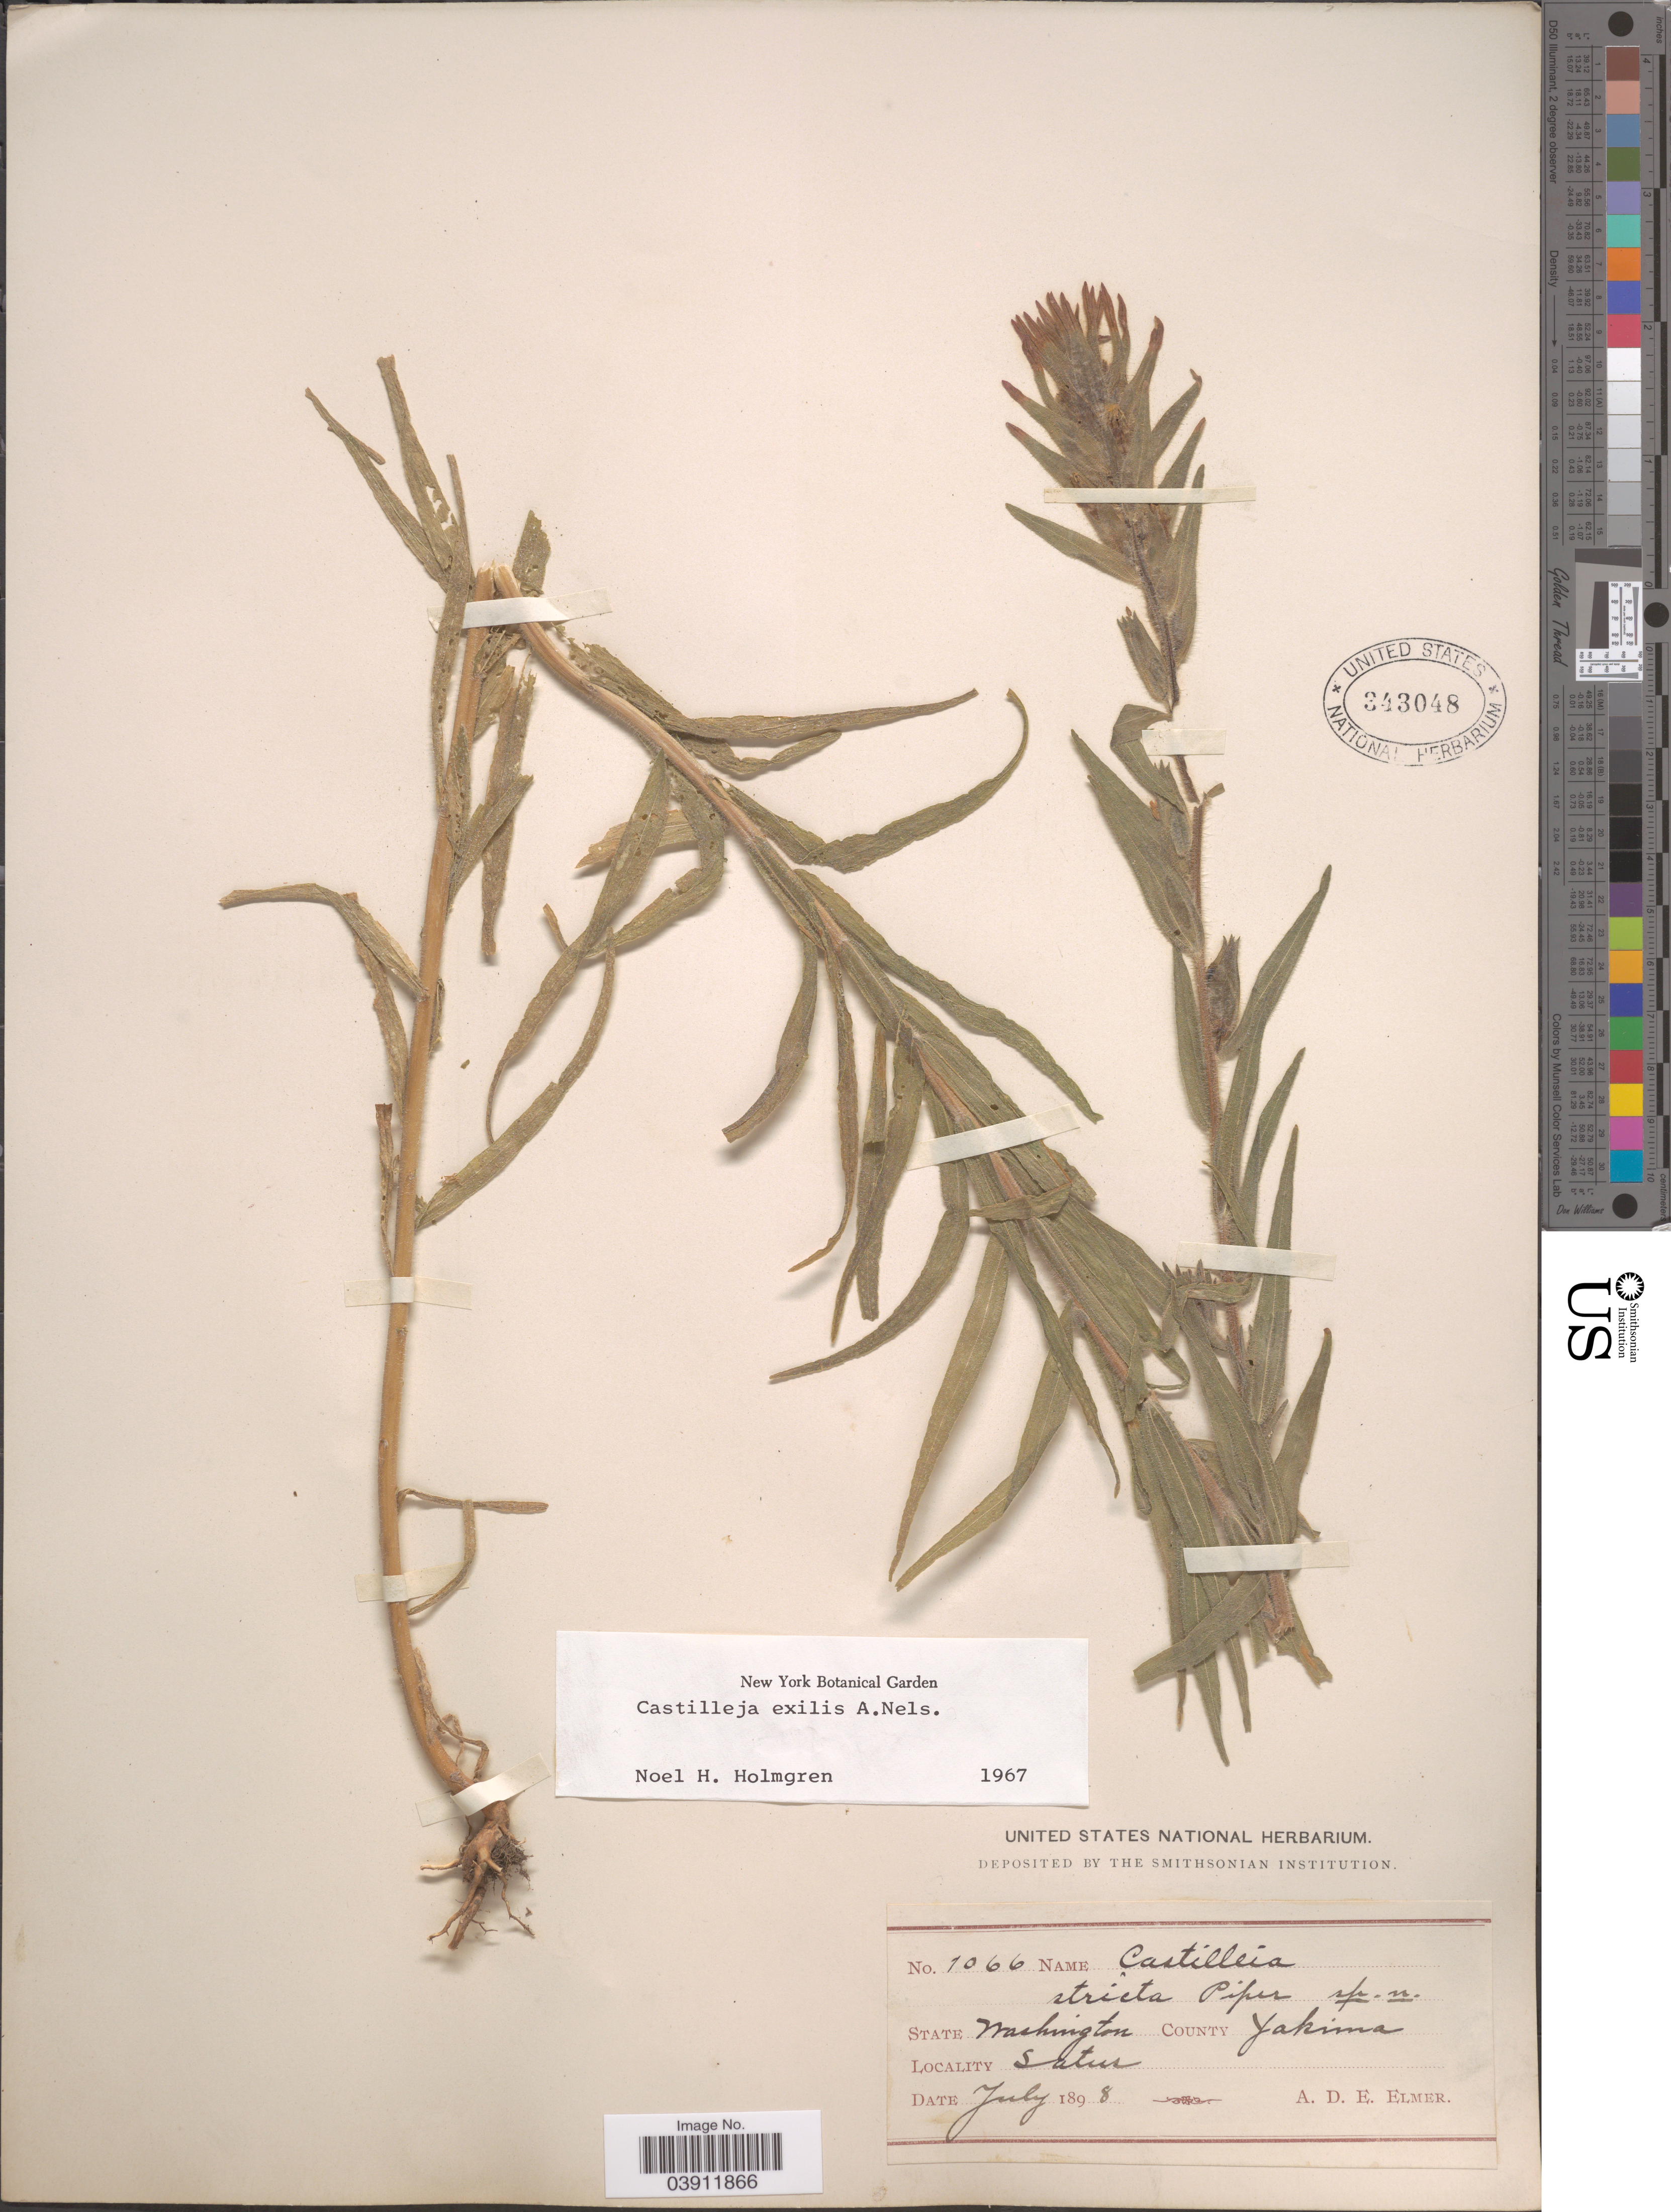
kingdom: Plantae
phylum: Tracheophyta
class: Magnoliopsida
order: Lamiales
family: Orobanchaceae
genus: Castilleja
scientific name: Castilleja exilis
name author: A. Nelson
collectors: A. D. E. Elmer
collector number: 1066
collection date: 1898-07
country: United States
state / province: Washington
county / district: Yakima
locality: County Yakima. Satus.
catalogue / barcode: US 343048